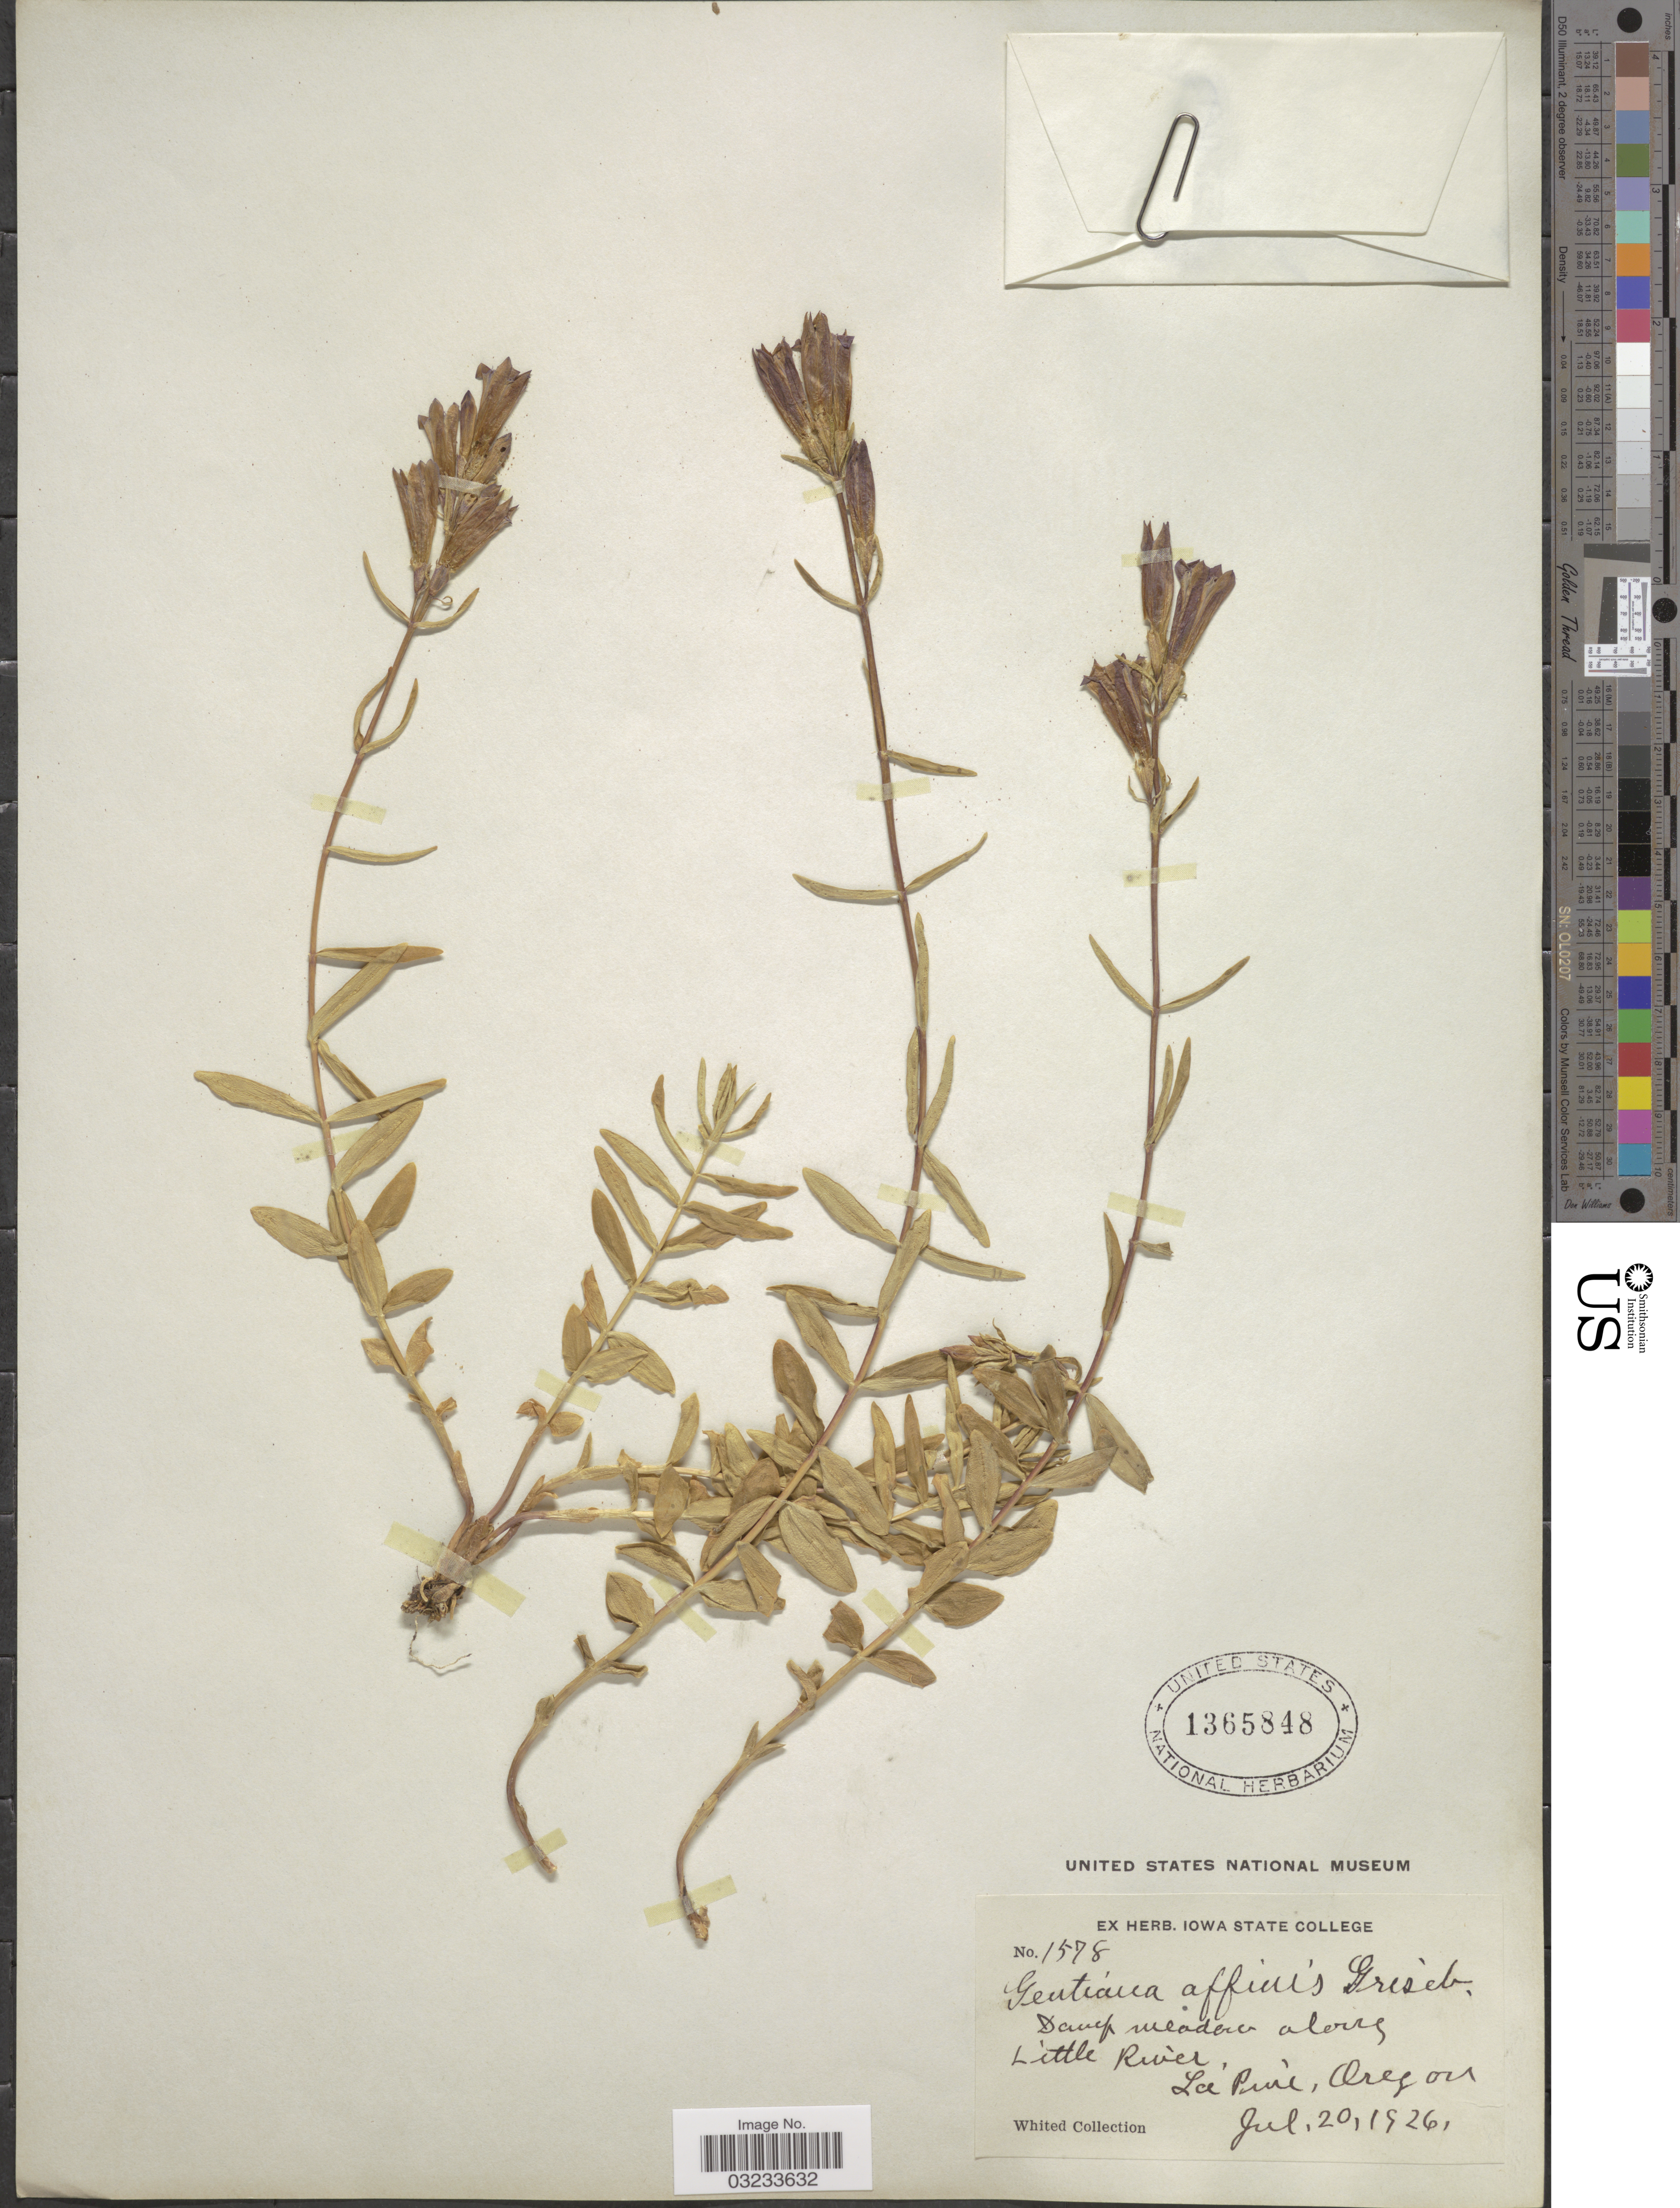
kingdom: Plantae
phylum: Tracheophyta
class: Magnoliopsida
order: Gentianales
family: Gentianaceae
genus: Gentiana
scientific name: Gentiana affinis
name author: Griseb.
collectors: K. Whited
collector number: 1578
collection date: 1926-07-20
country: United States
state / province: Oregon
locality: Along Little River, Lee Pine.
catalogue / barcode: US 1365848